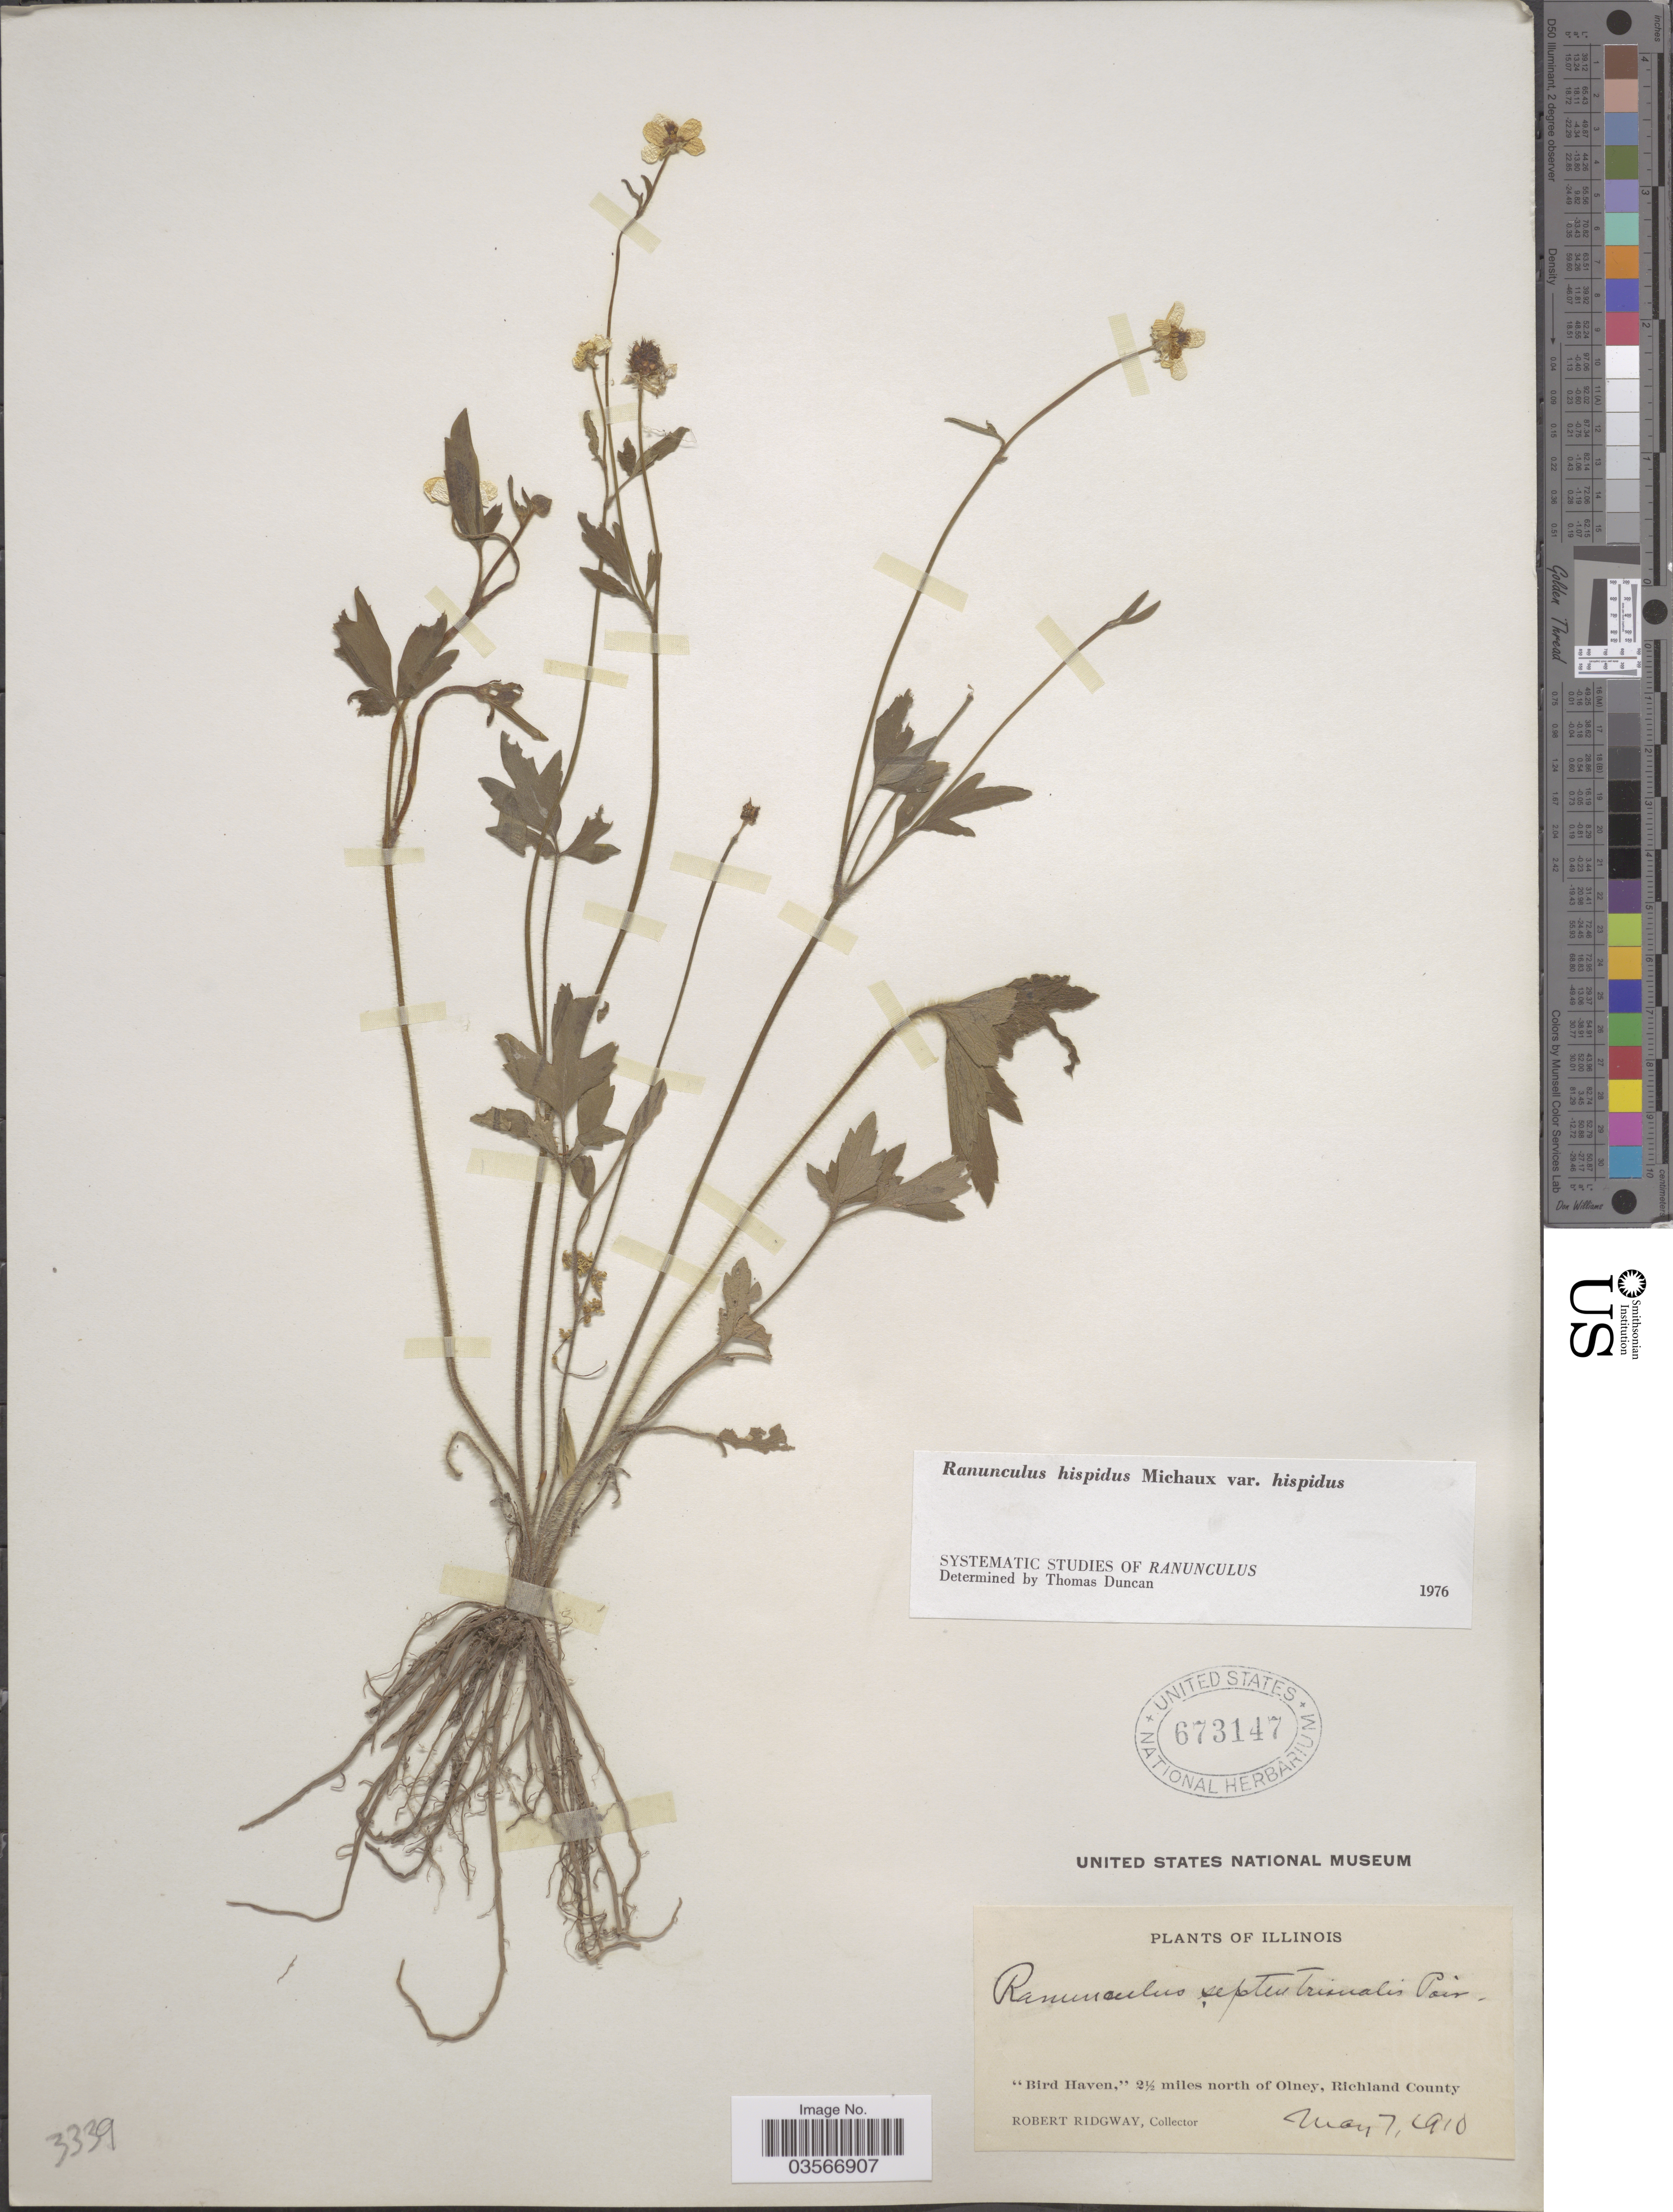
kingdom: Plantae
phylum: Tracheophyta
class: Magnoliopsida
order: Ranunculales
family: Ranunculaceae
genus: Ranunculus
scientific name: Ranunculus hispidus var. hispidus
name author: Michx.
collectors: R. Ridgway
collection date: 1910-05-07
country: United States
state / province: Illinois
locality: "Bird Haven," 2½ miles north of Olney, Richland County.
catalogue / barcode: US 673147